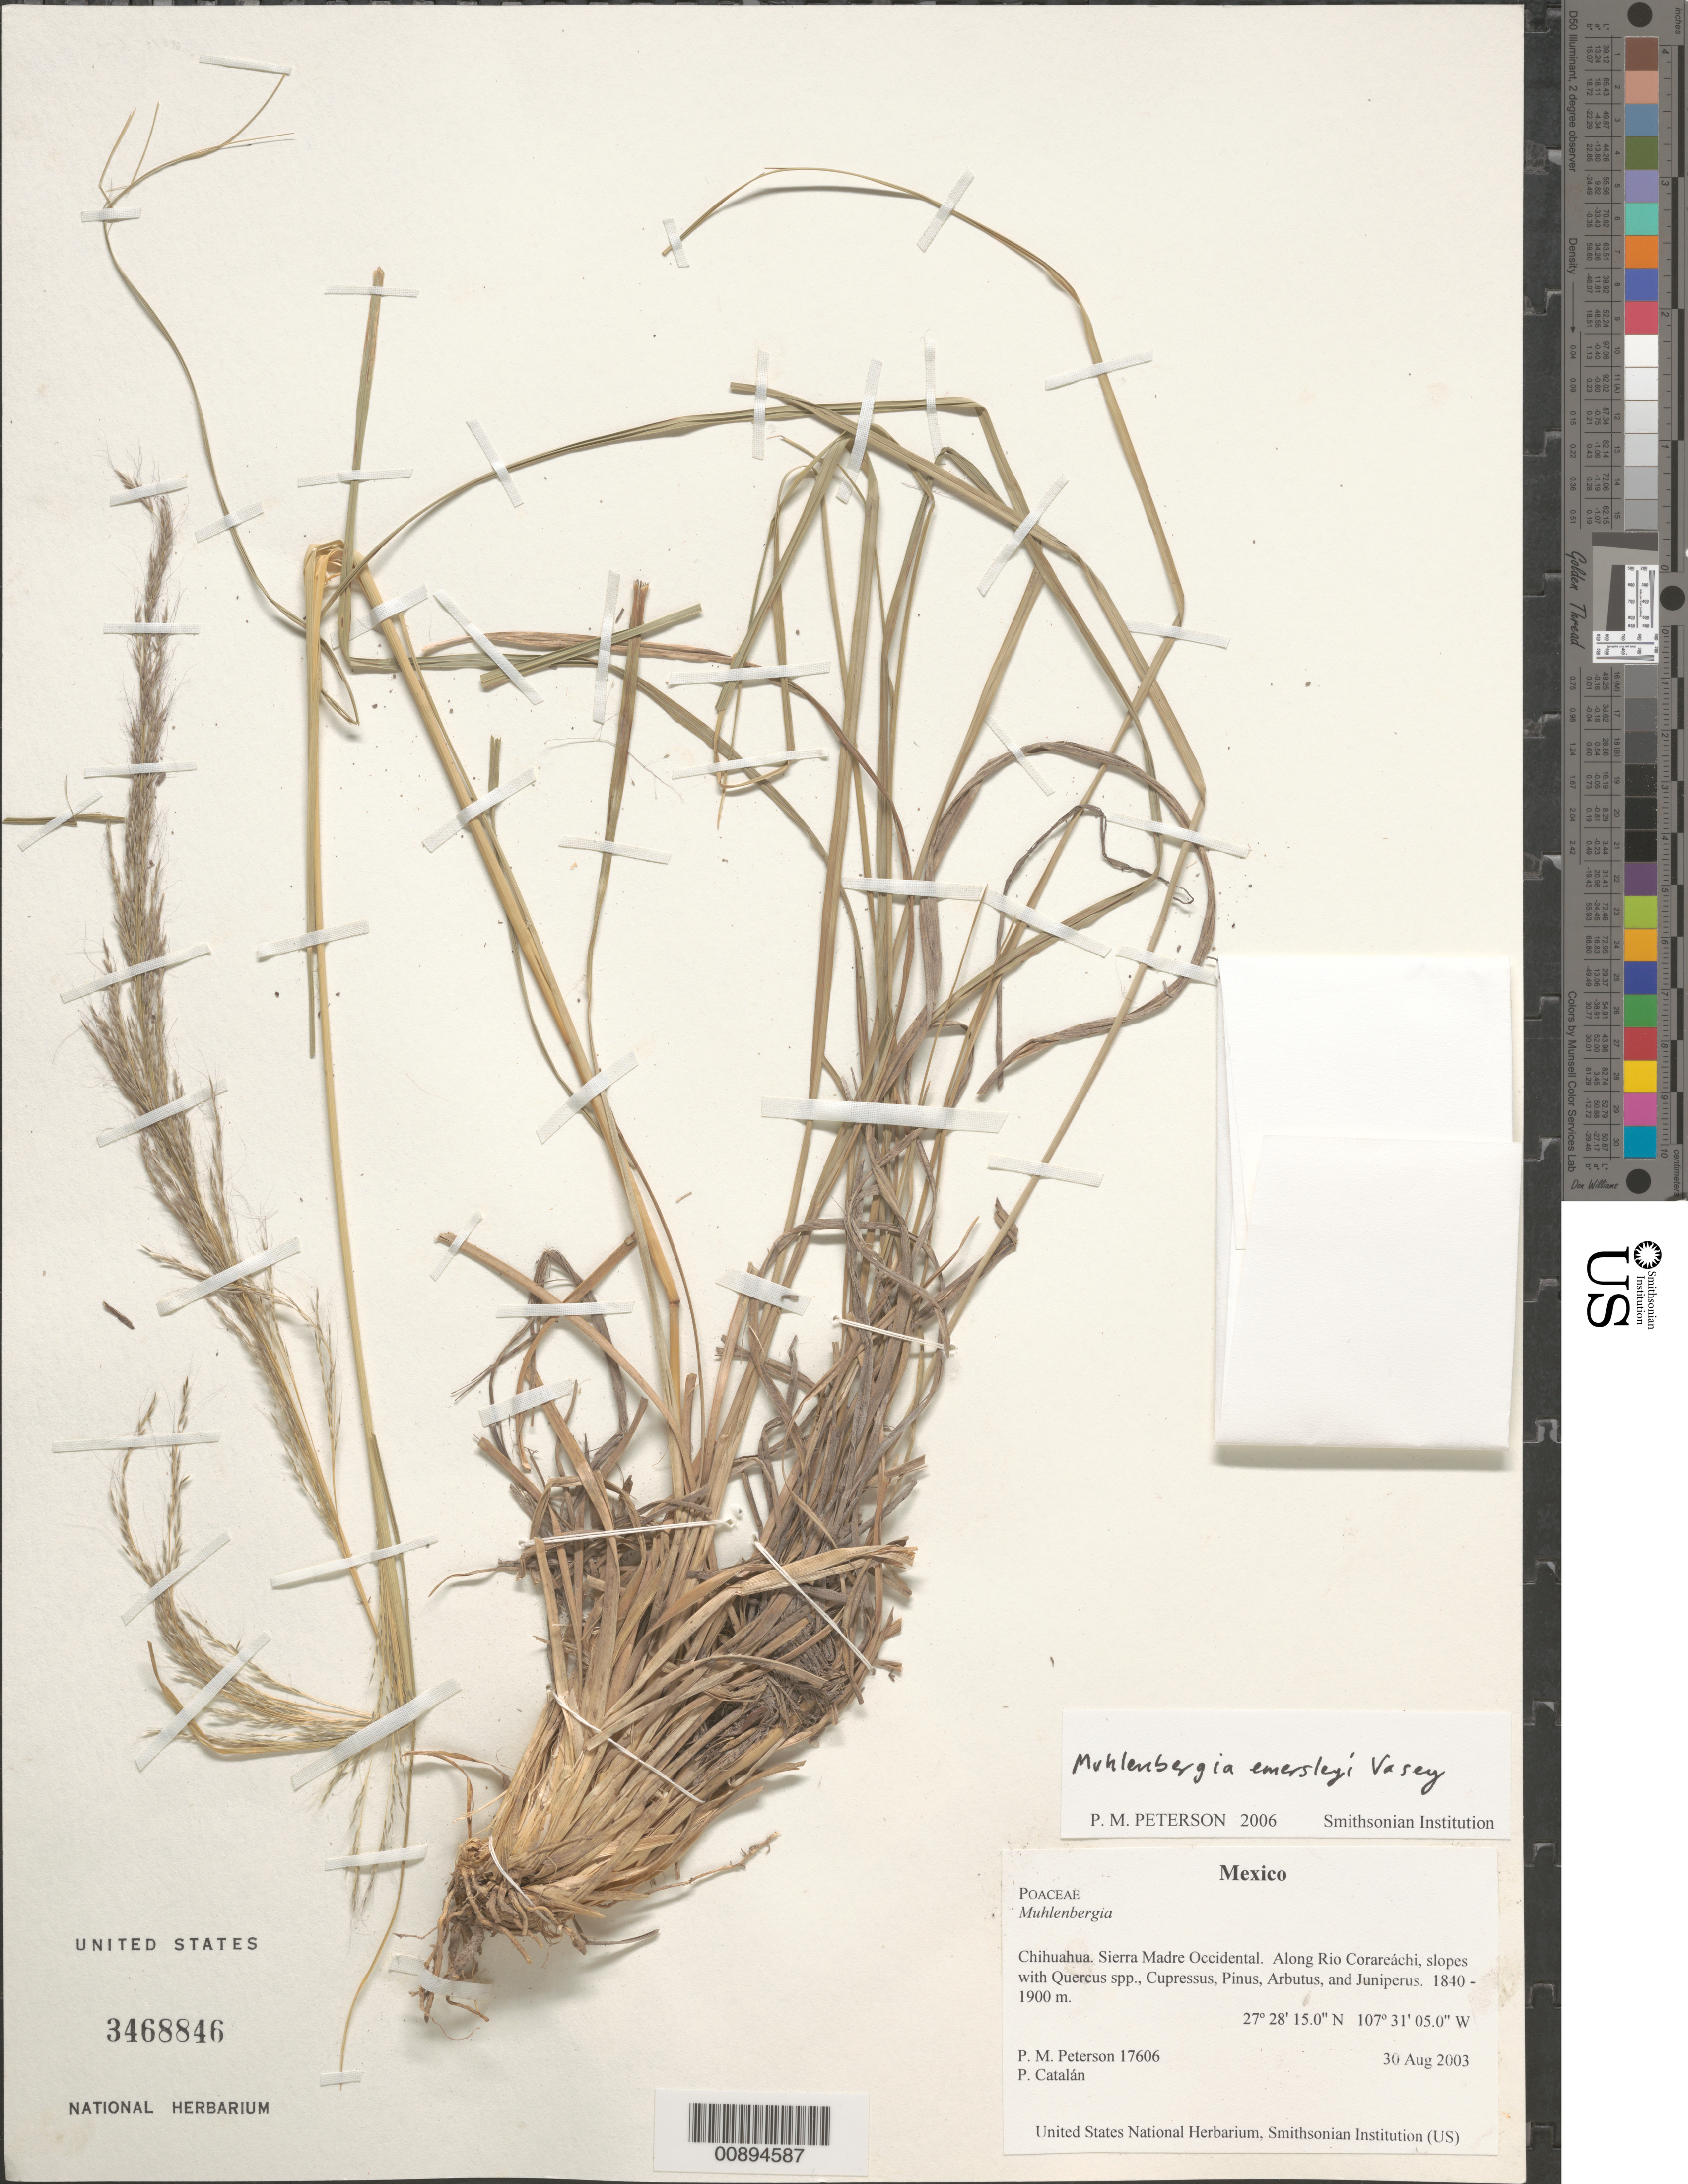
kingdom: Plantae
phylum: Tracheophyta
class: Liliopsida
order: Poales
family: Poaceae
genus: Muhlenbergia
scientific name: Muhlenbergia emersleyi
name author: Vasey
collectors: P. M. Peterson & P. Catalán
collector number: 17606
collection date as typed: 30 Aug 2003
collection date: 2003-08-30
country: Mexico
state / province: Chihuahua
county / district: Sierra Madre Occidental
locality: Along Rio Corareáchi, slopes with Quercus spp., Cupressus, Pinus, Arbutus, and Juniperus.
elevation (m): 1840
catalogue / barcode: US 3468846